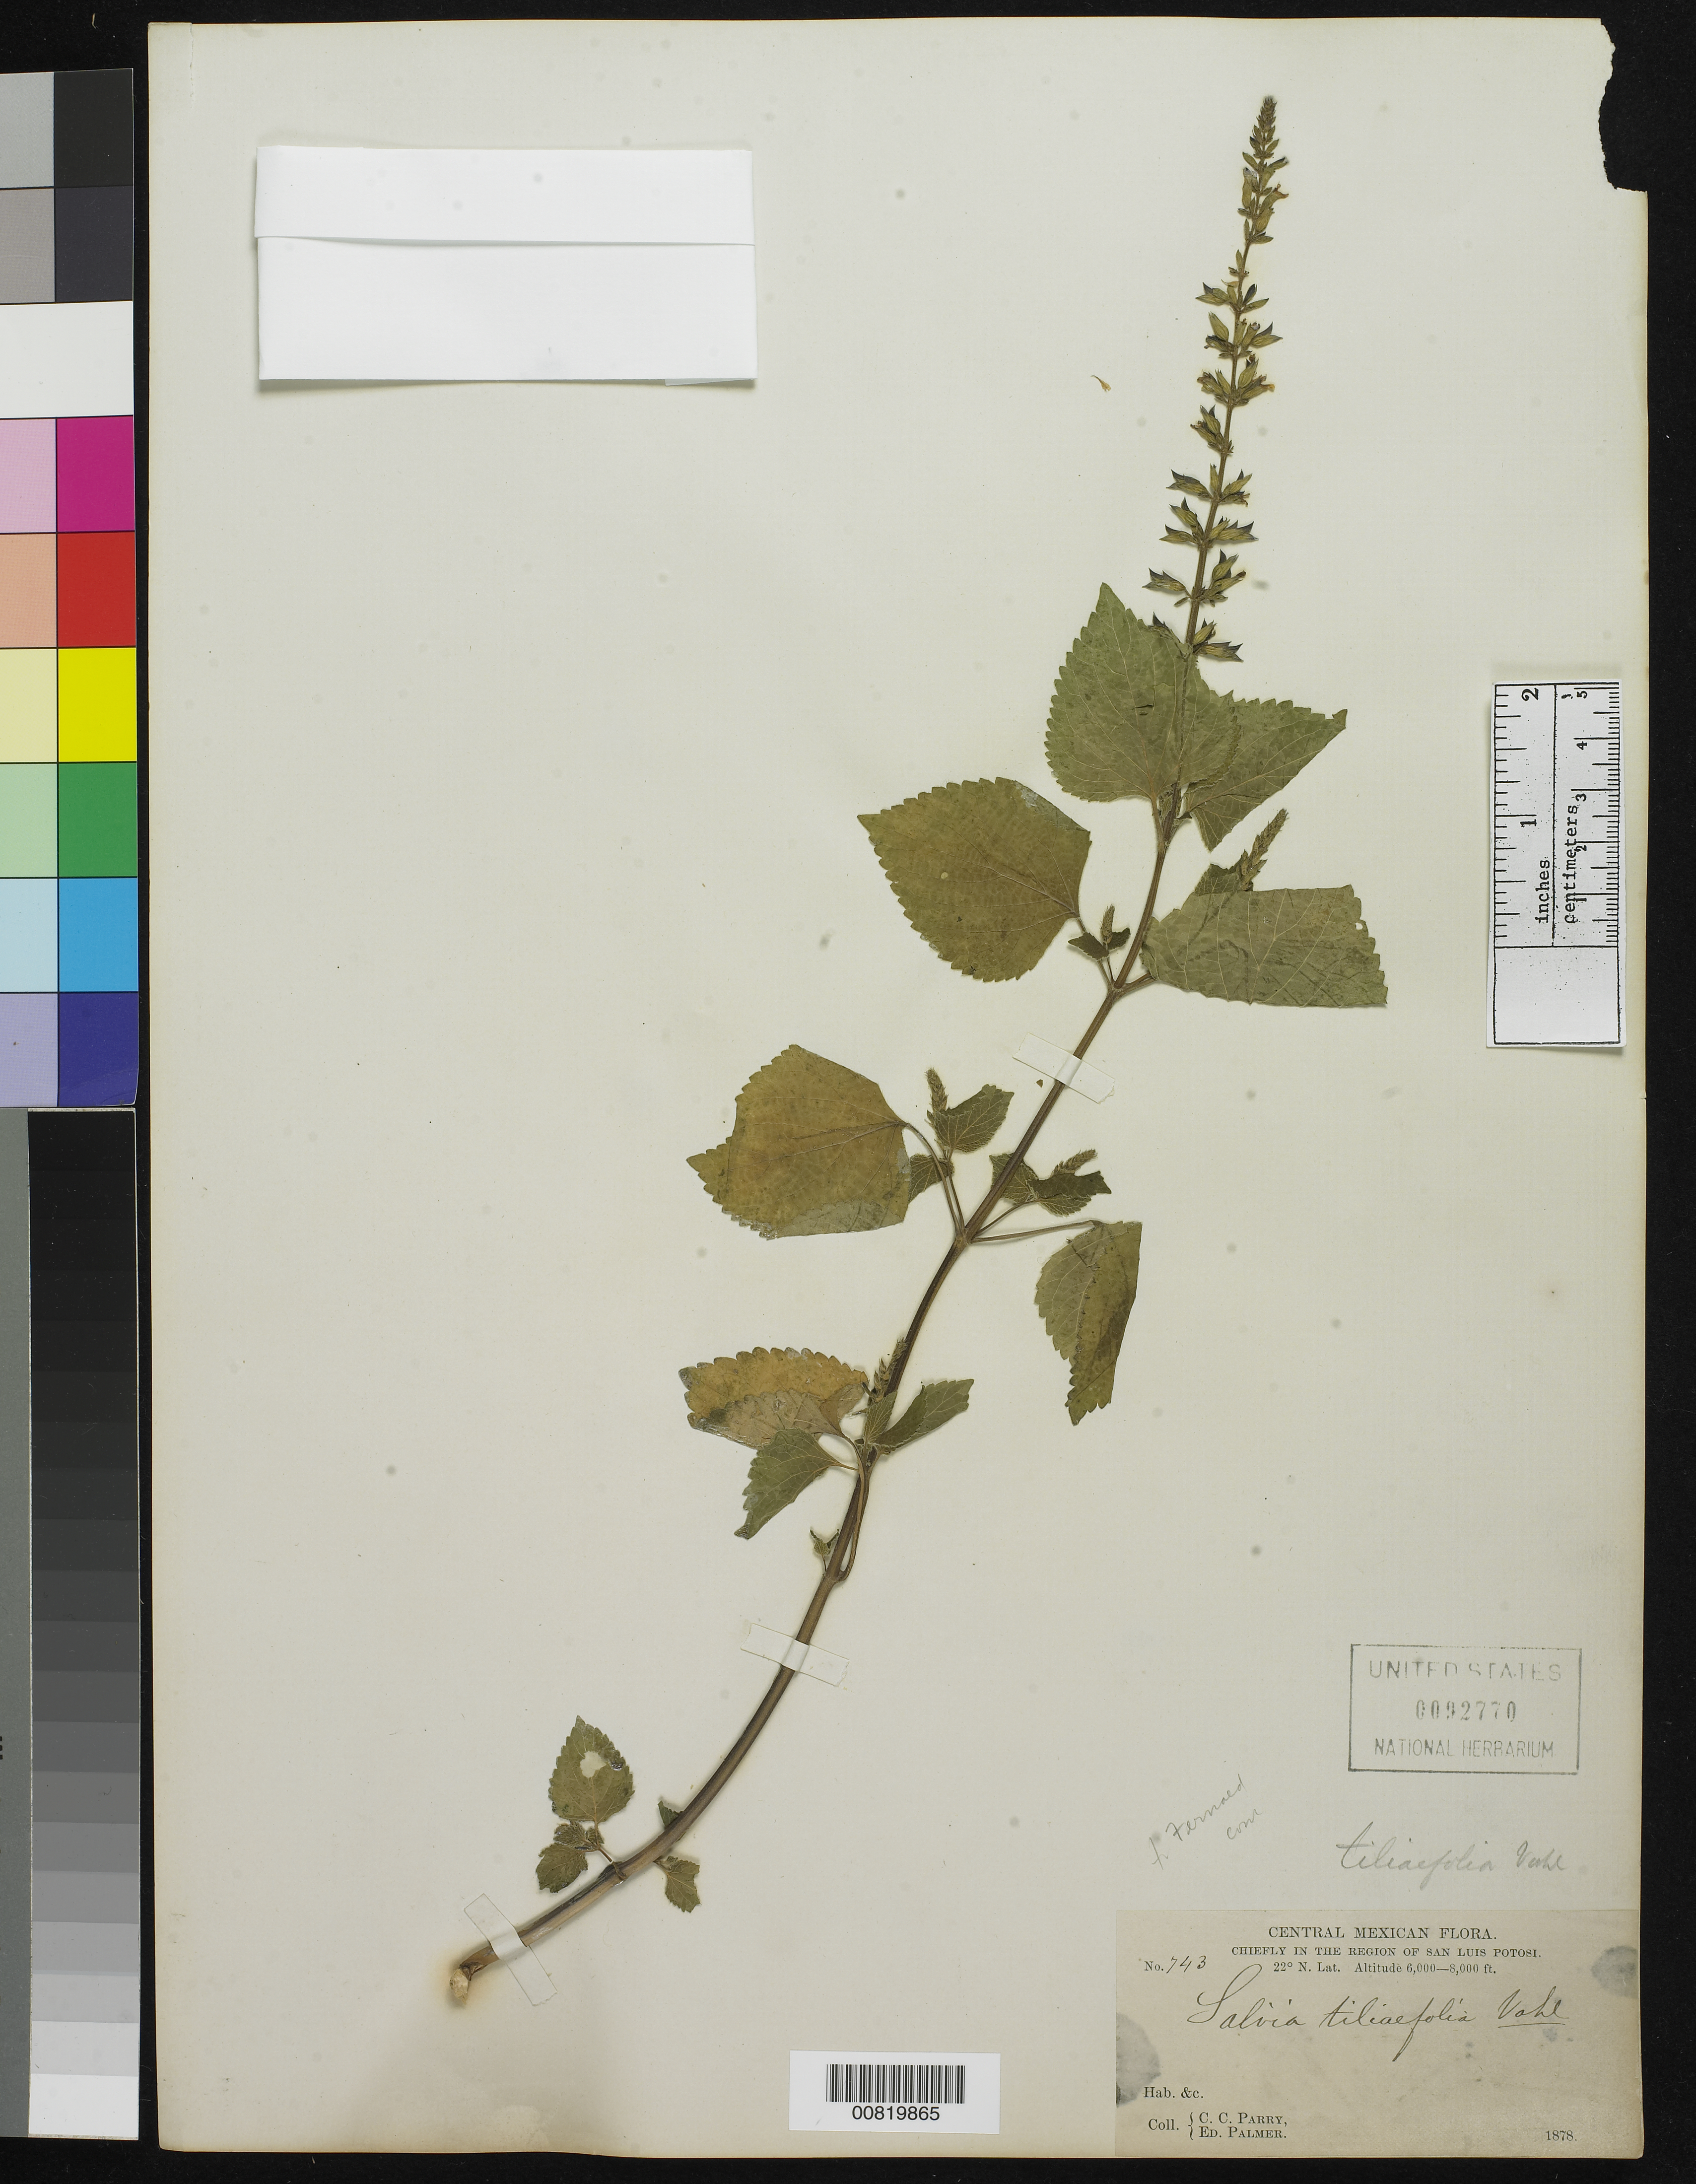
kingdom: Plantae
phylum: Tracheophyta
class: Magnoliopsida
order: Lamiales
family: Lamiaceae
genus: Salvia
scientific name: Salvia tiliaefolia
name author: Vahl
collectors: C. C. Parry & E. Palmer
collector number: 743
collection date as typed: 1878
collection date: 1878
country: Mexico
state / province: San Luis Potosí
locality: Chiefly in the region of San Luis Potosí.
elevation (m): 1829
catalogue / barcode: US 92770